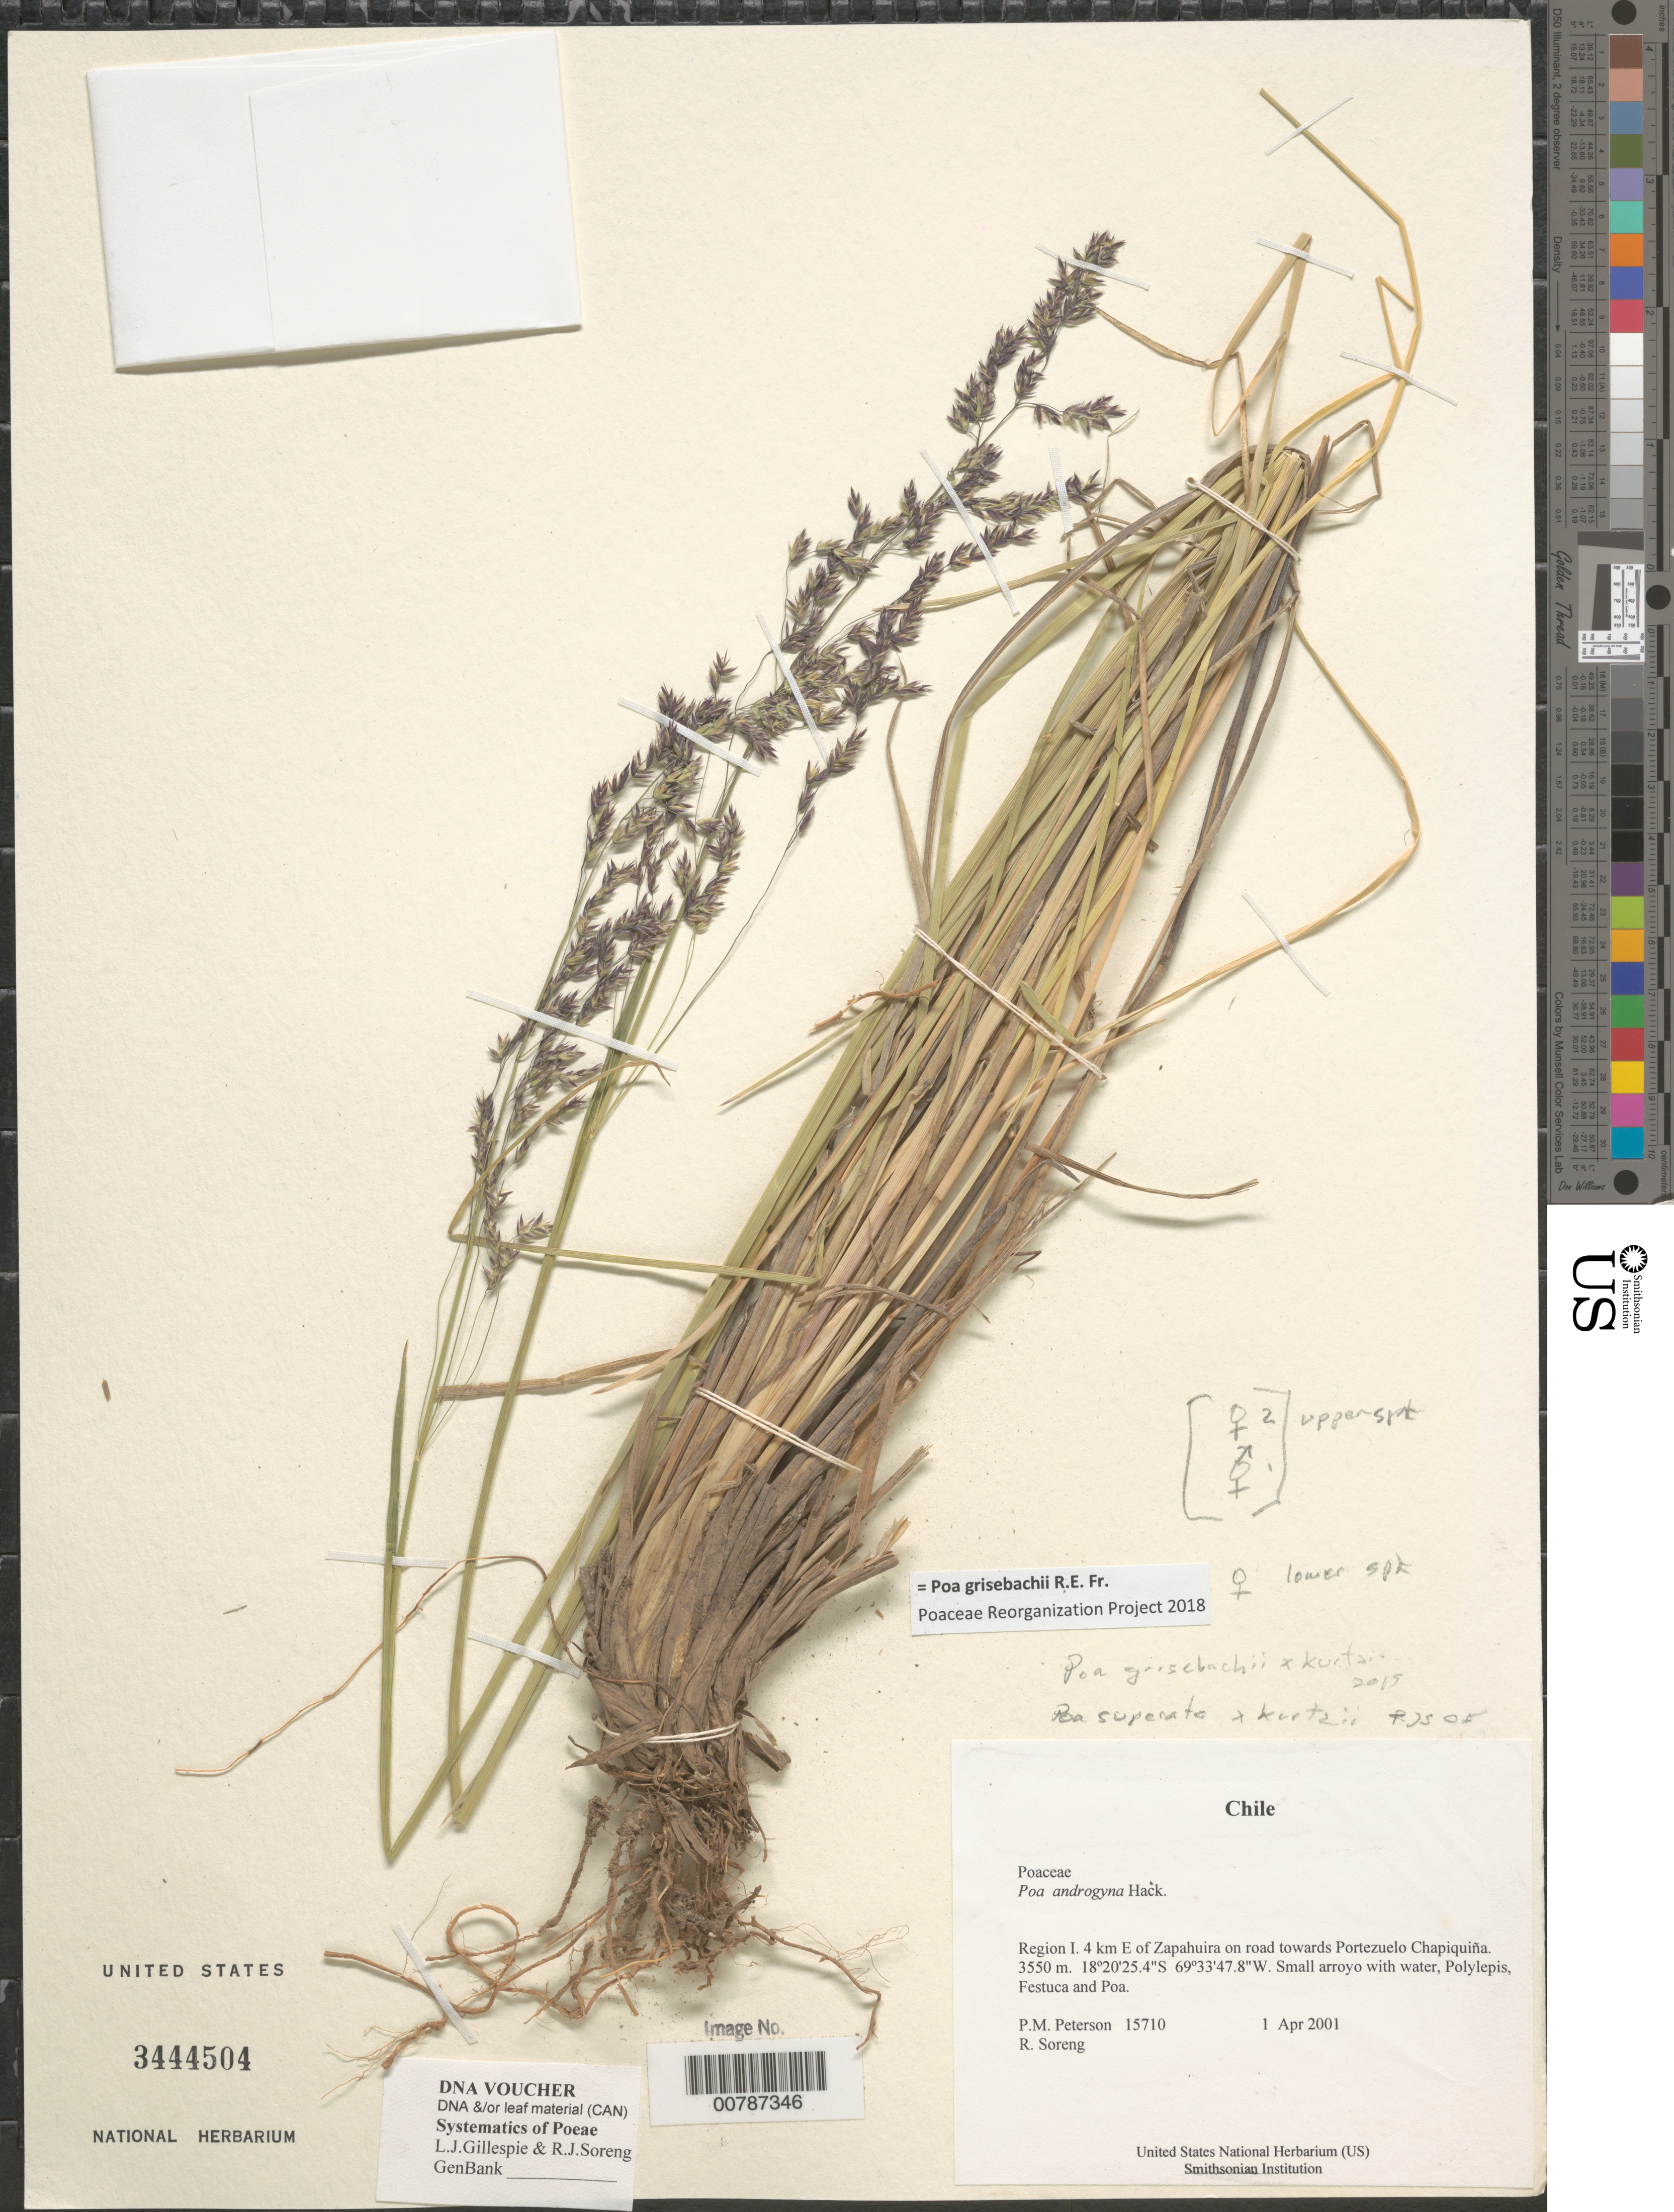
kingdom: Plantae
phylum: Tracheophyta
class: Liliopsida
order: Poales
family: Poaceae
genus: Poa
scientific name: Poa grisebachii x P. kurtzii R.E. Fr.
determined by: Poaceae Reorganization Project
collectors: P. M. Peterson & R. J. Soreng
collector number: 15710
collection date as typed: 01 Apr 2001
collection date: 2001-04-01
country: Chile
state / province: Tarapacá (I)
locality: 4 km E of Zapahuira on road towards Portezuelo Chapiquiña.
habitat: Small arroyo with water, Polylepis, Festuca and Poa.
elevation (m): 3550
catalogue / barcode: US 3444504